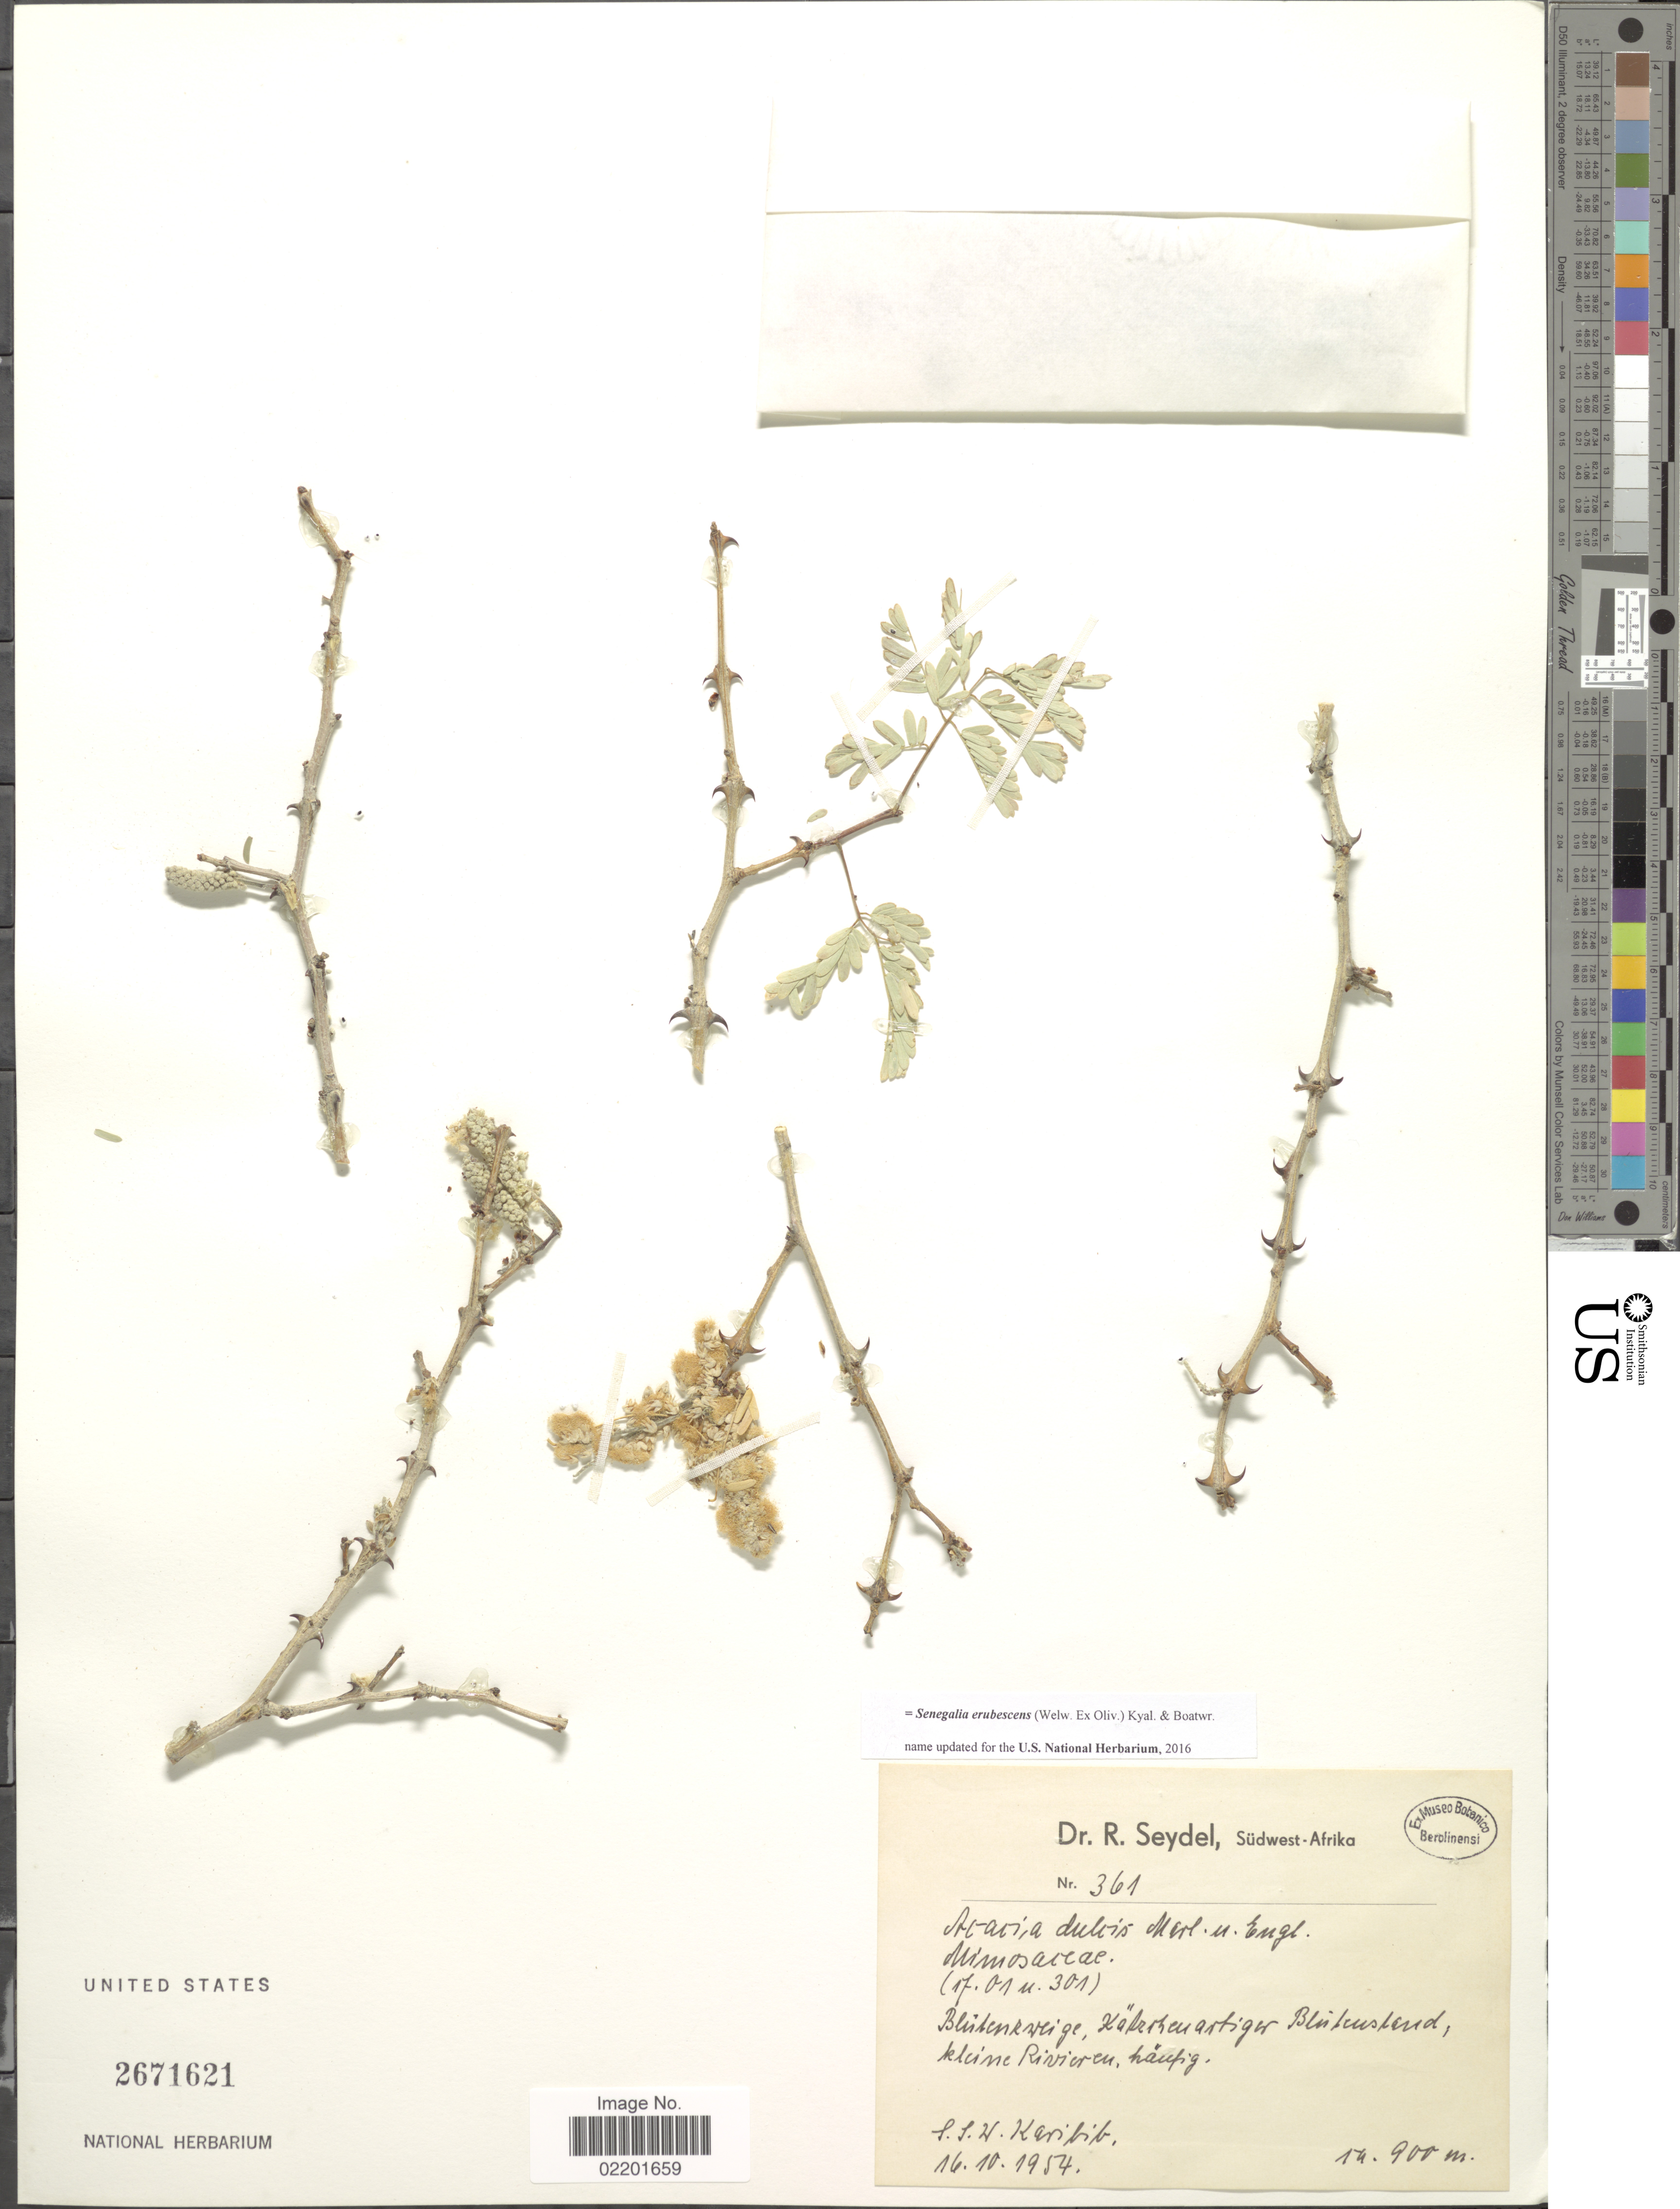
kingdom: Plantae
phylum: Tracheophyta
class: Magnoliopsida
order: Fabales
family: Fabaceae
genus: Senegalia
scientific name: Senegalia erubescens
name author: (Welw. ex Oliv.) Kyal. & Boatwr.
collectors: R. Seydel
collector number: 361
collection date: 1954-10-16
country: Namibia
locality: Sudwest-Africa. S. S. W. Karibib.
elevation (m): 900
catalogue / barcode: US 2671621